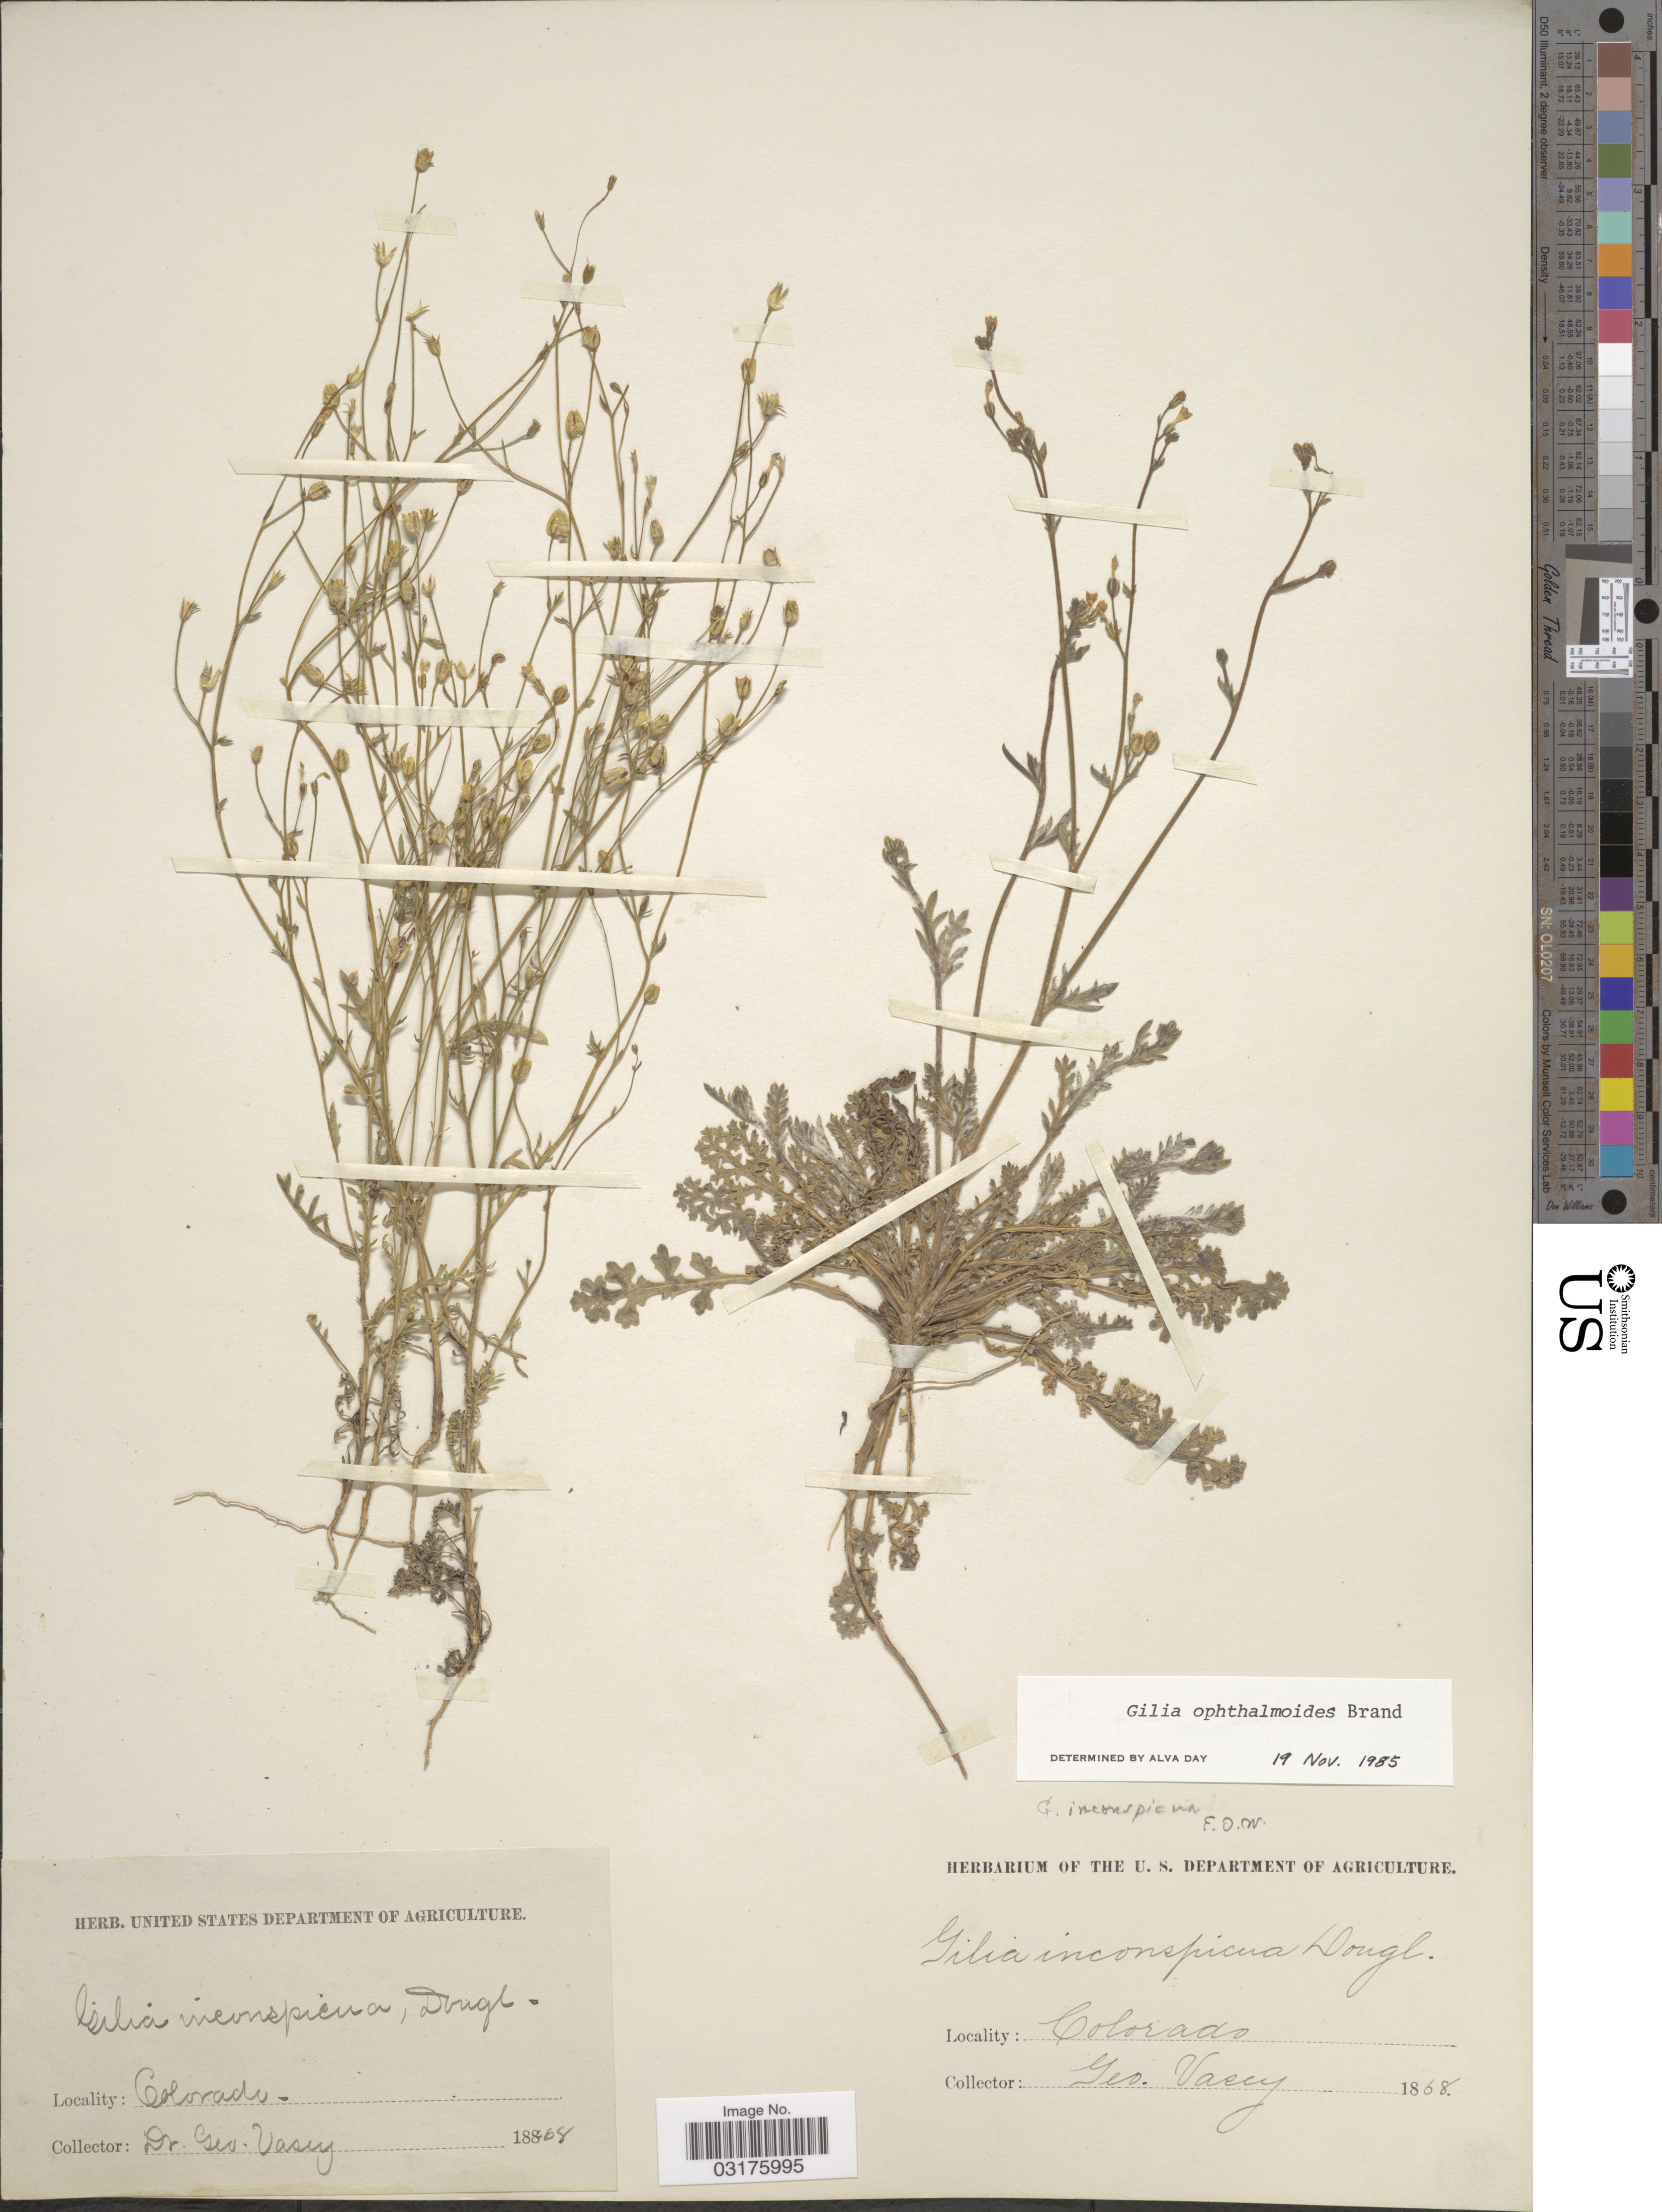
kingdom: Plantae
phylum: Tracheophyta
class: Magnoliopsida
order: Ericales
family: Polemoniaceae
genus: Gilia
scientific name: Gilia ophthalmoides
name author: Brand in Engl.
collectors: G. Vasey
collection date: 1868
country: United States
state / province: Colorado